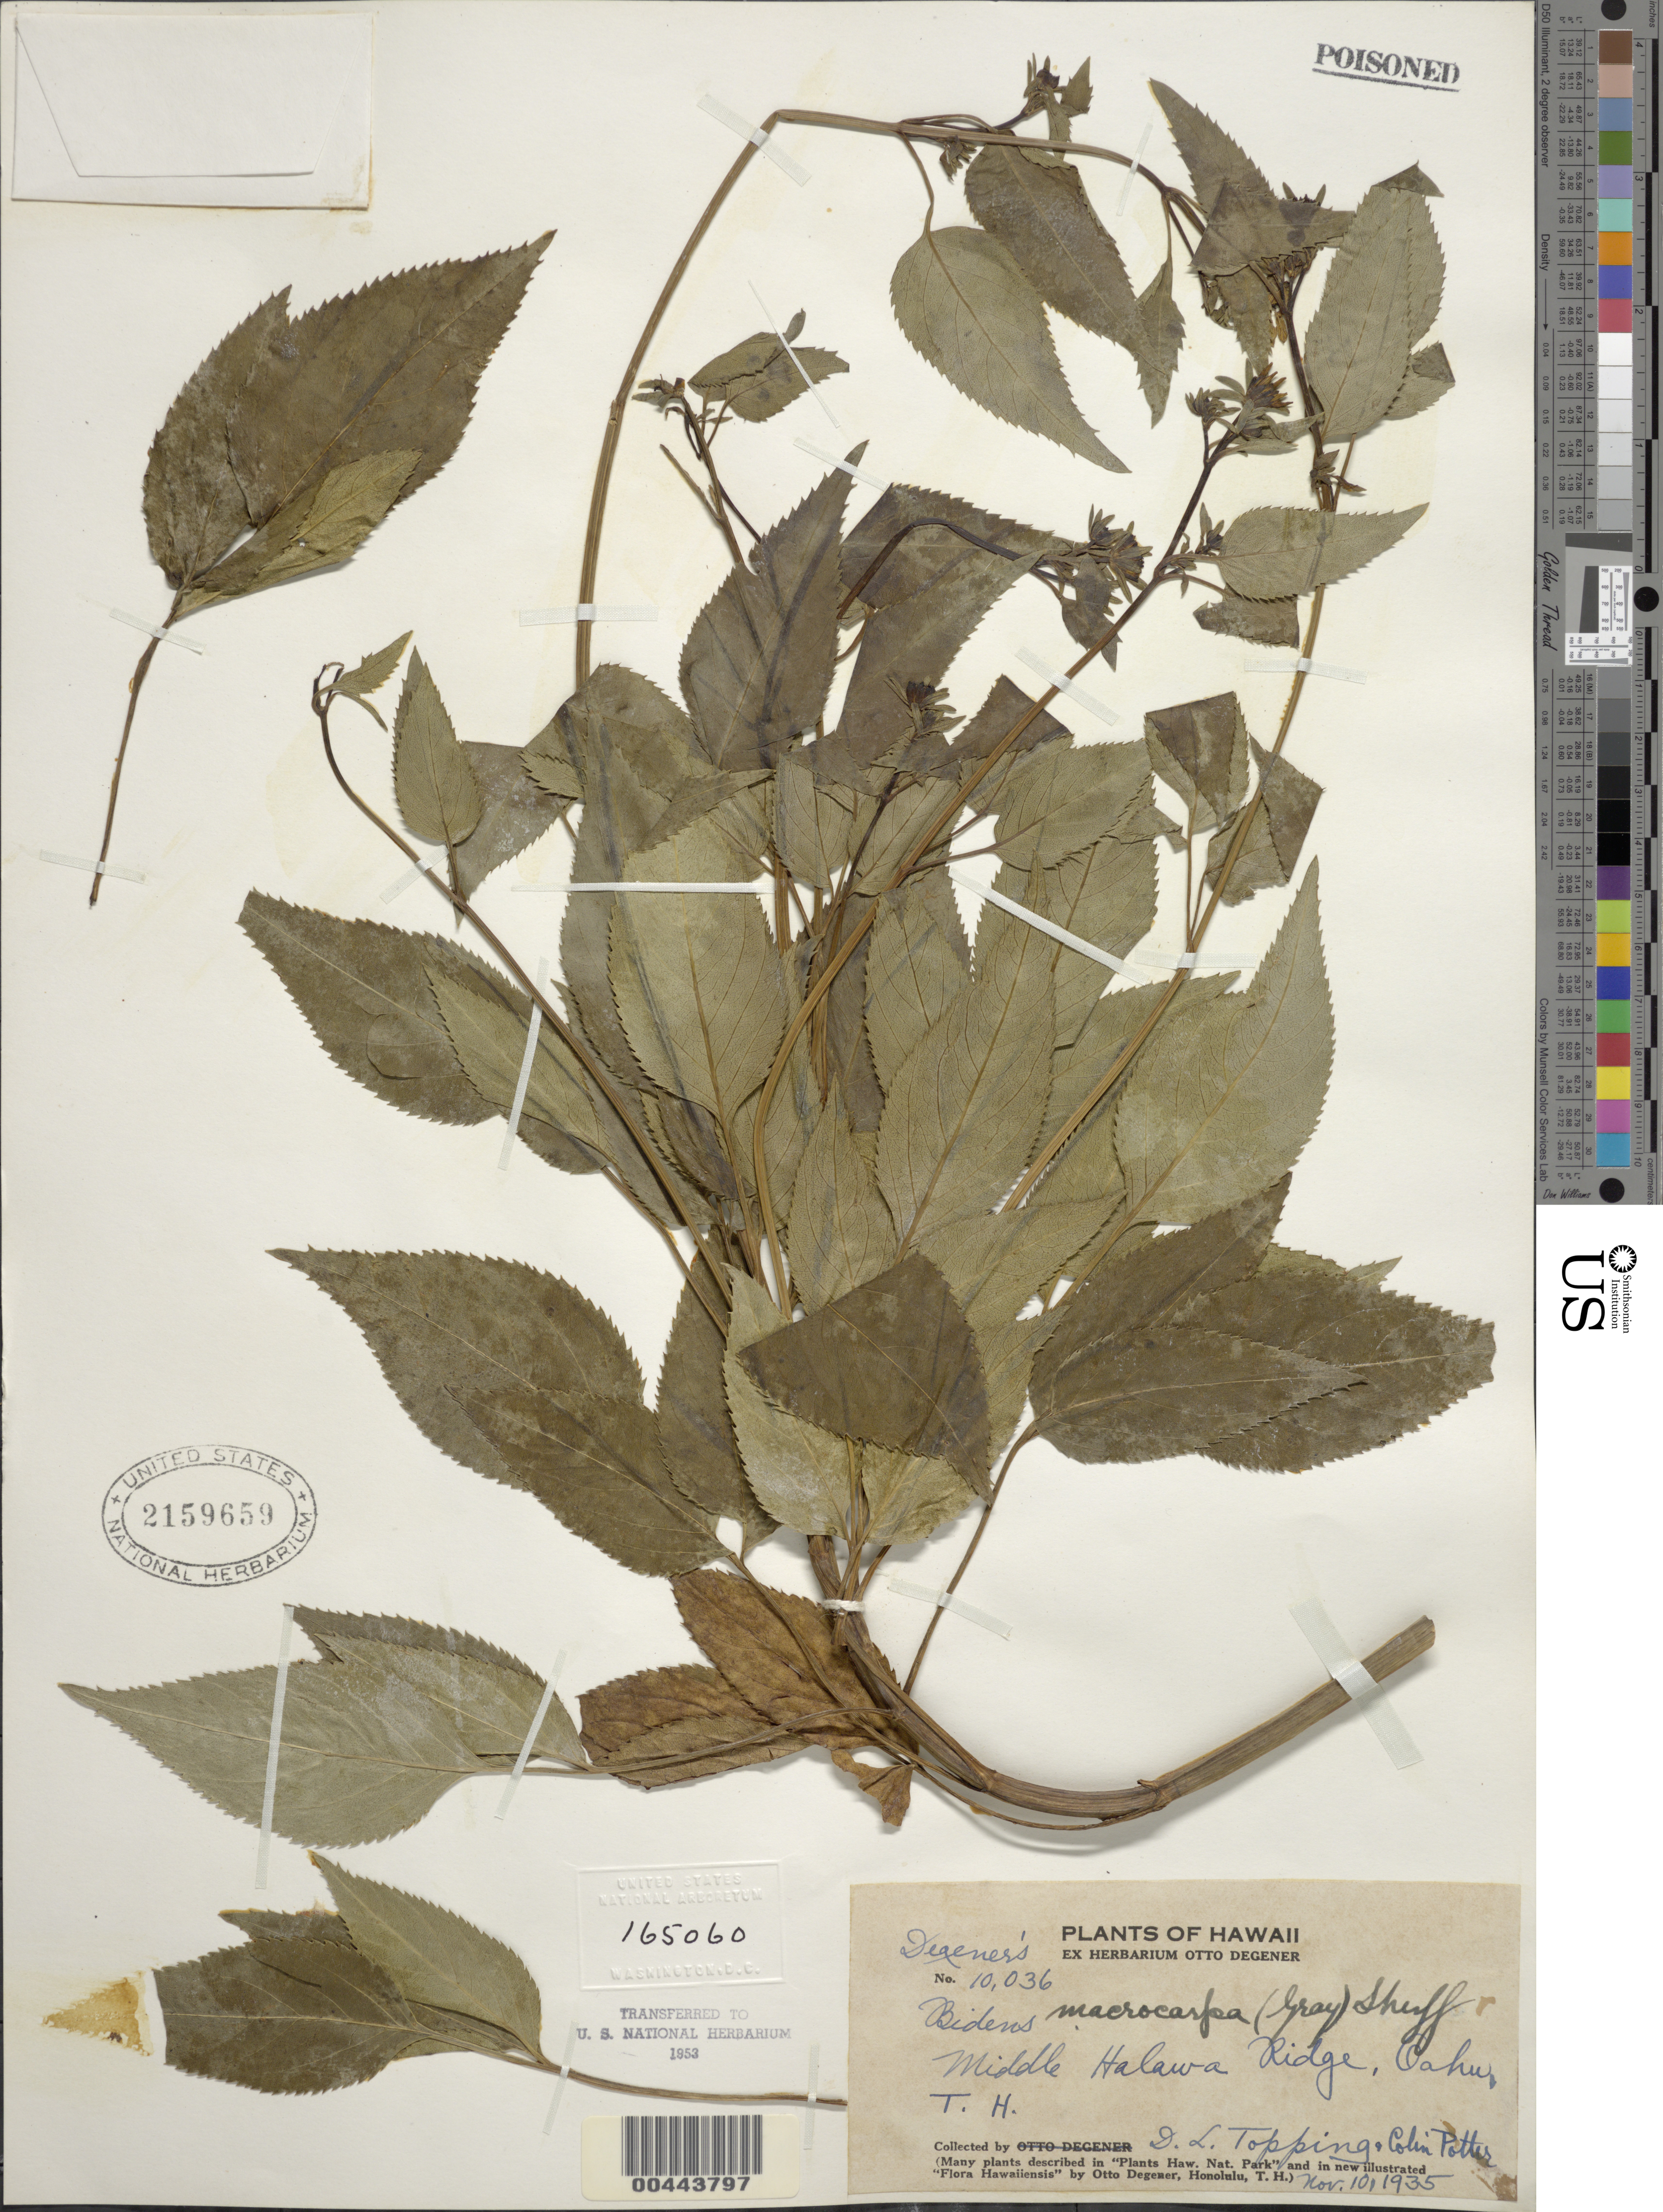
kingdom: Plantae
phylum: Tracheophyta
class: Magnoliopsida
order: Asterales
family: Asteraceae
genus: Bidens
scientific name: Bidens macrocarpa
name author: (A. Gray) Sherff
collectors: D. L. Topping & C. Potter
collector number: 10036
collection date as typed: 10 Nov 1935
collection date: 1935-11-10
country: United States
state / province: Hawaii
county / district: Honolulu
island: Oahu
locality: Middle Halawa Ridge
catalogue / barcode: US 2159659